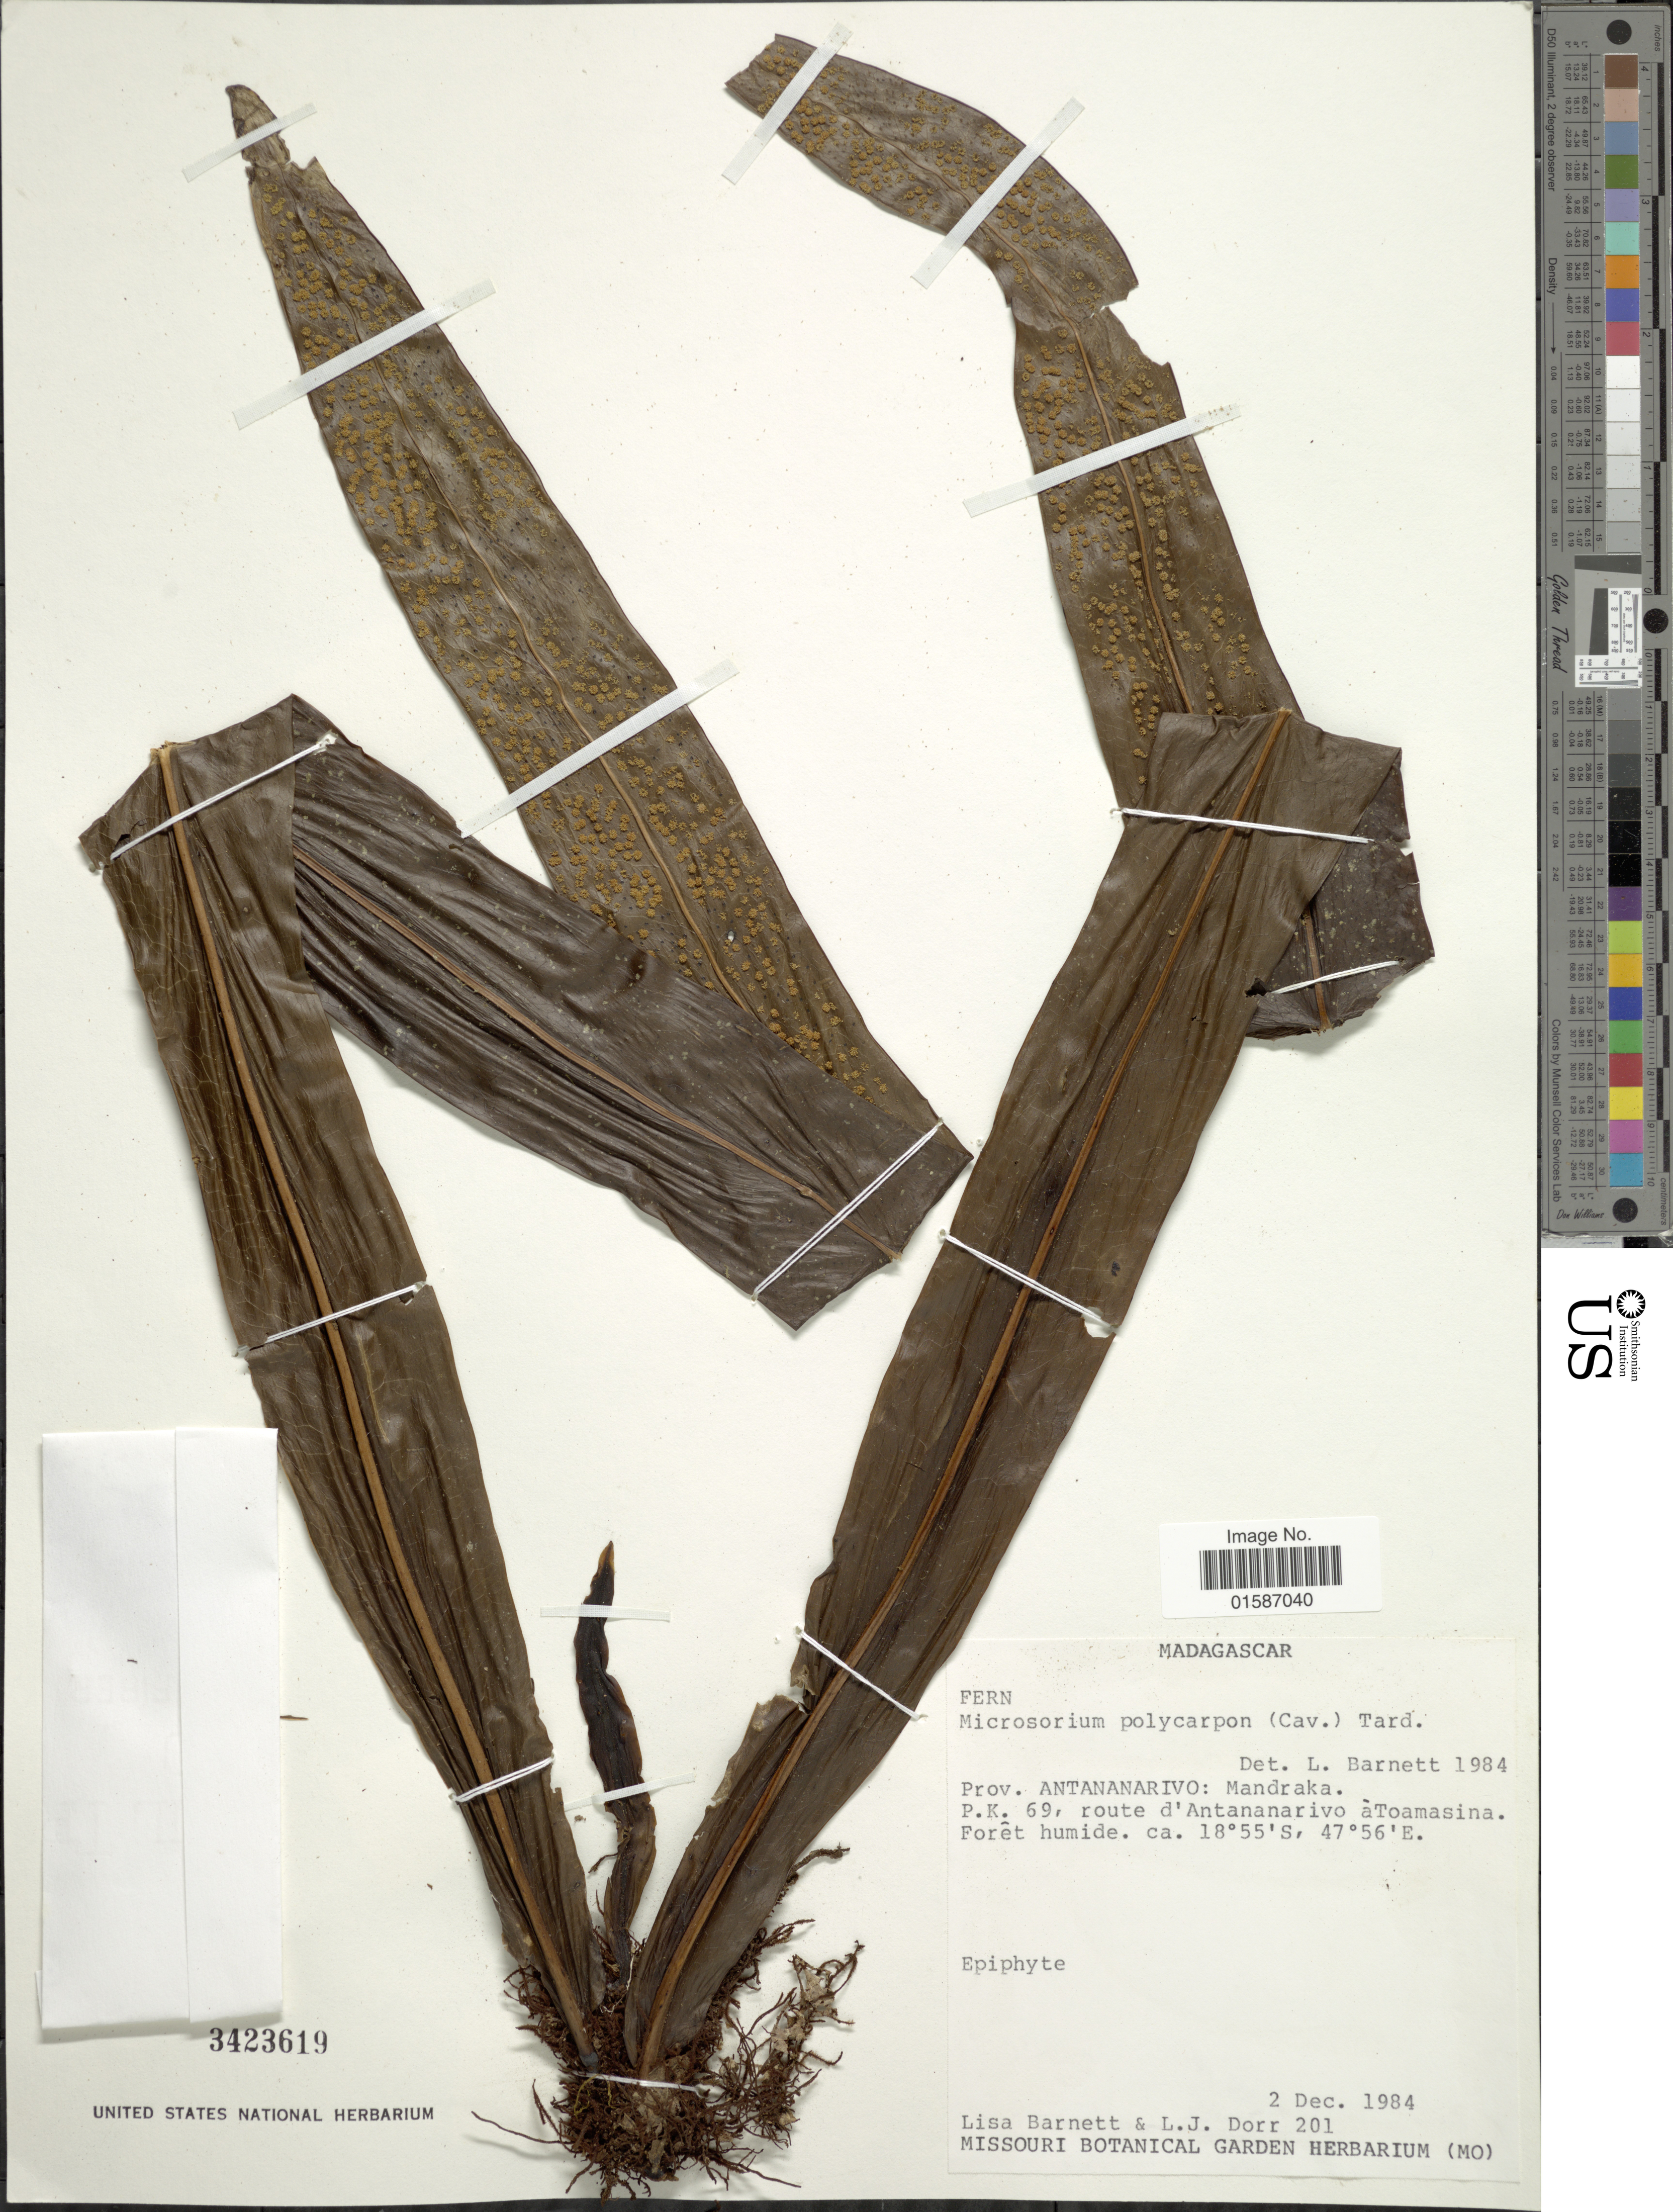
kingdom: Plantae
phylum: Tracheophyta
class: Polypodiopsida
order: Polypodiales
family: Polypodiaceae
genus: Microsorum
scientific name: Microsorum punctatum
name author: (L.) Copel.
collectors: L. C. Barnett & L. J. Dorr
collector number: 201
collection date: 1984-12-02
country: Madagascar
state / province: Analamanga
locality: Mandraka. P.K. 69, route d'Antanarivo àToamasina Forêt humide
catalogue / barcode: US 3423619